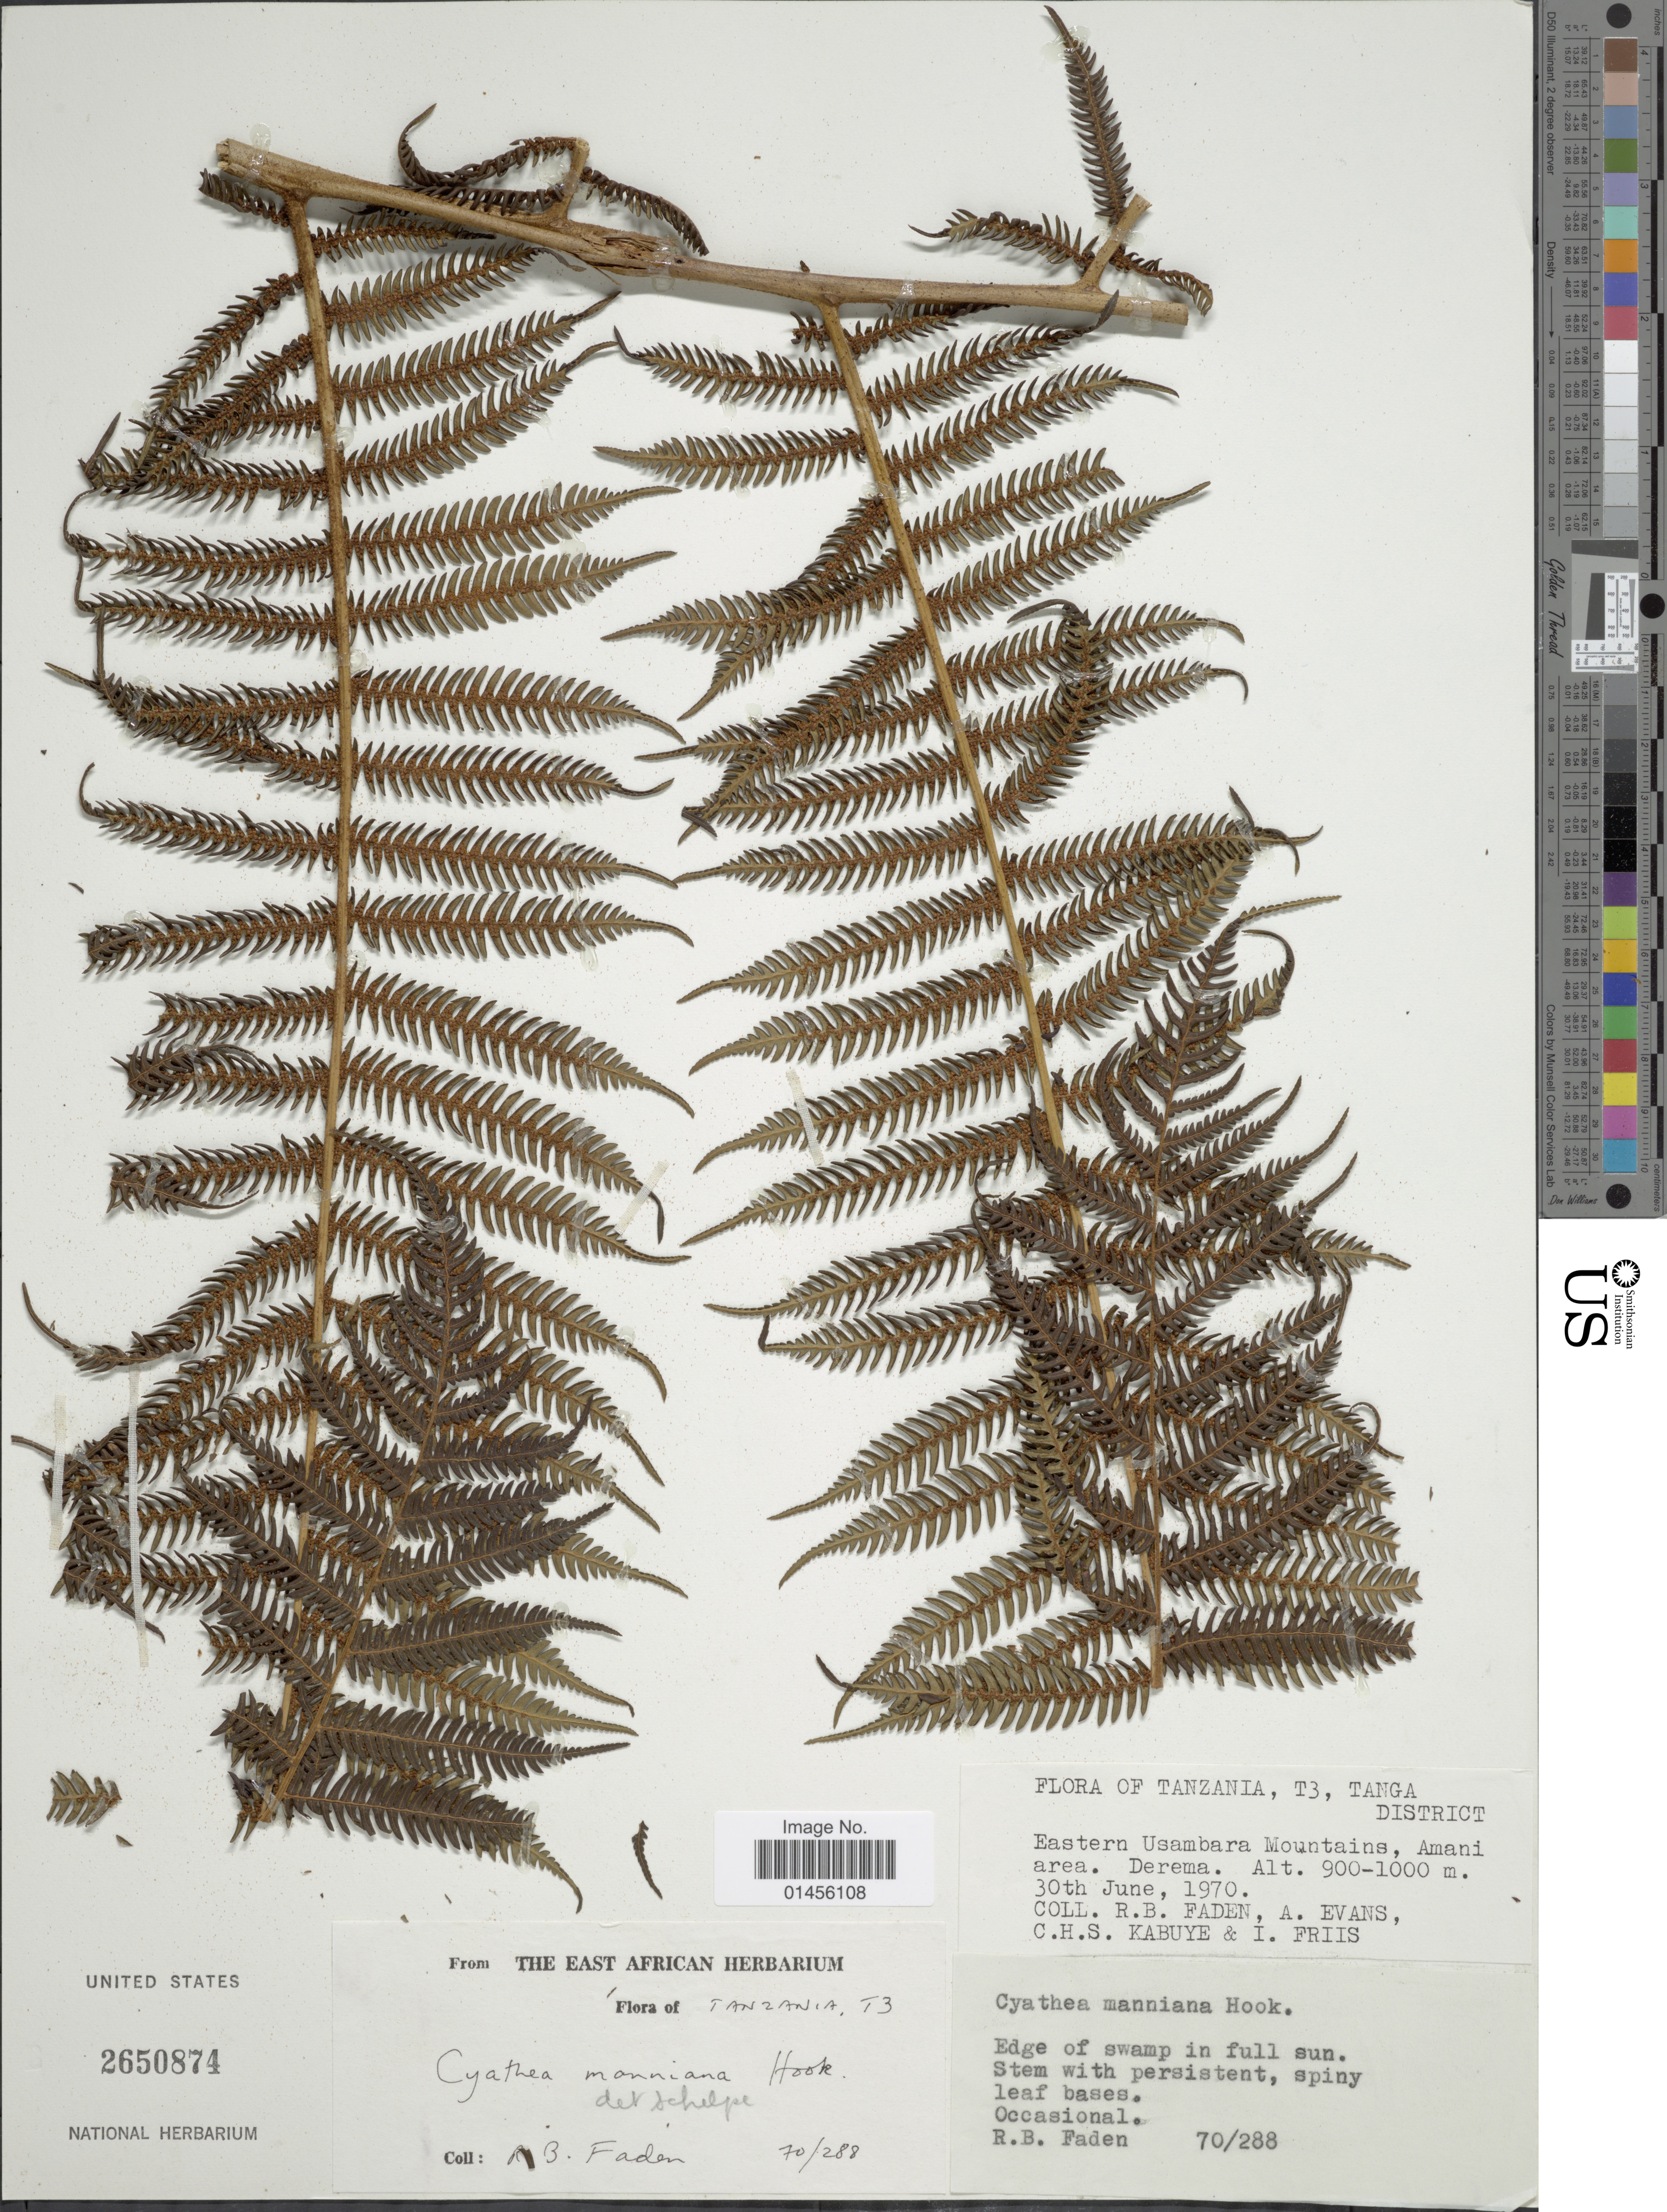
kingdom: Plantae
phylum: Tracheophyta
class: Polypodiopsida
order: Cyatheales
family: Cyatheaceae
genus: Alsophila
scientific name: Alsophila manniana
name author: (Hook.) R.M. Tryon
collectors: R. B. Faden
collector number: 70/288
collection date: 1970-06-30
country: Tanzania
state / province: Tanga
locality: Tanga District, Eastern Usambara Mountains, Amani area. Derema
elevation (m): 900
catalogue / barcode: US 2650874